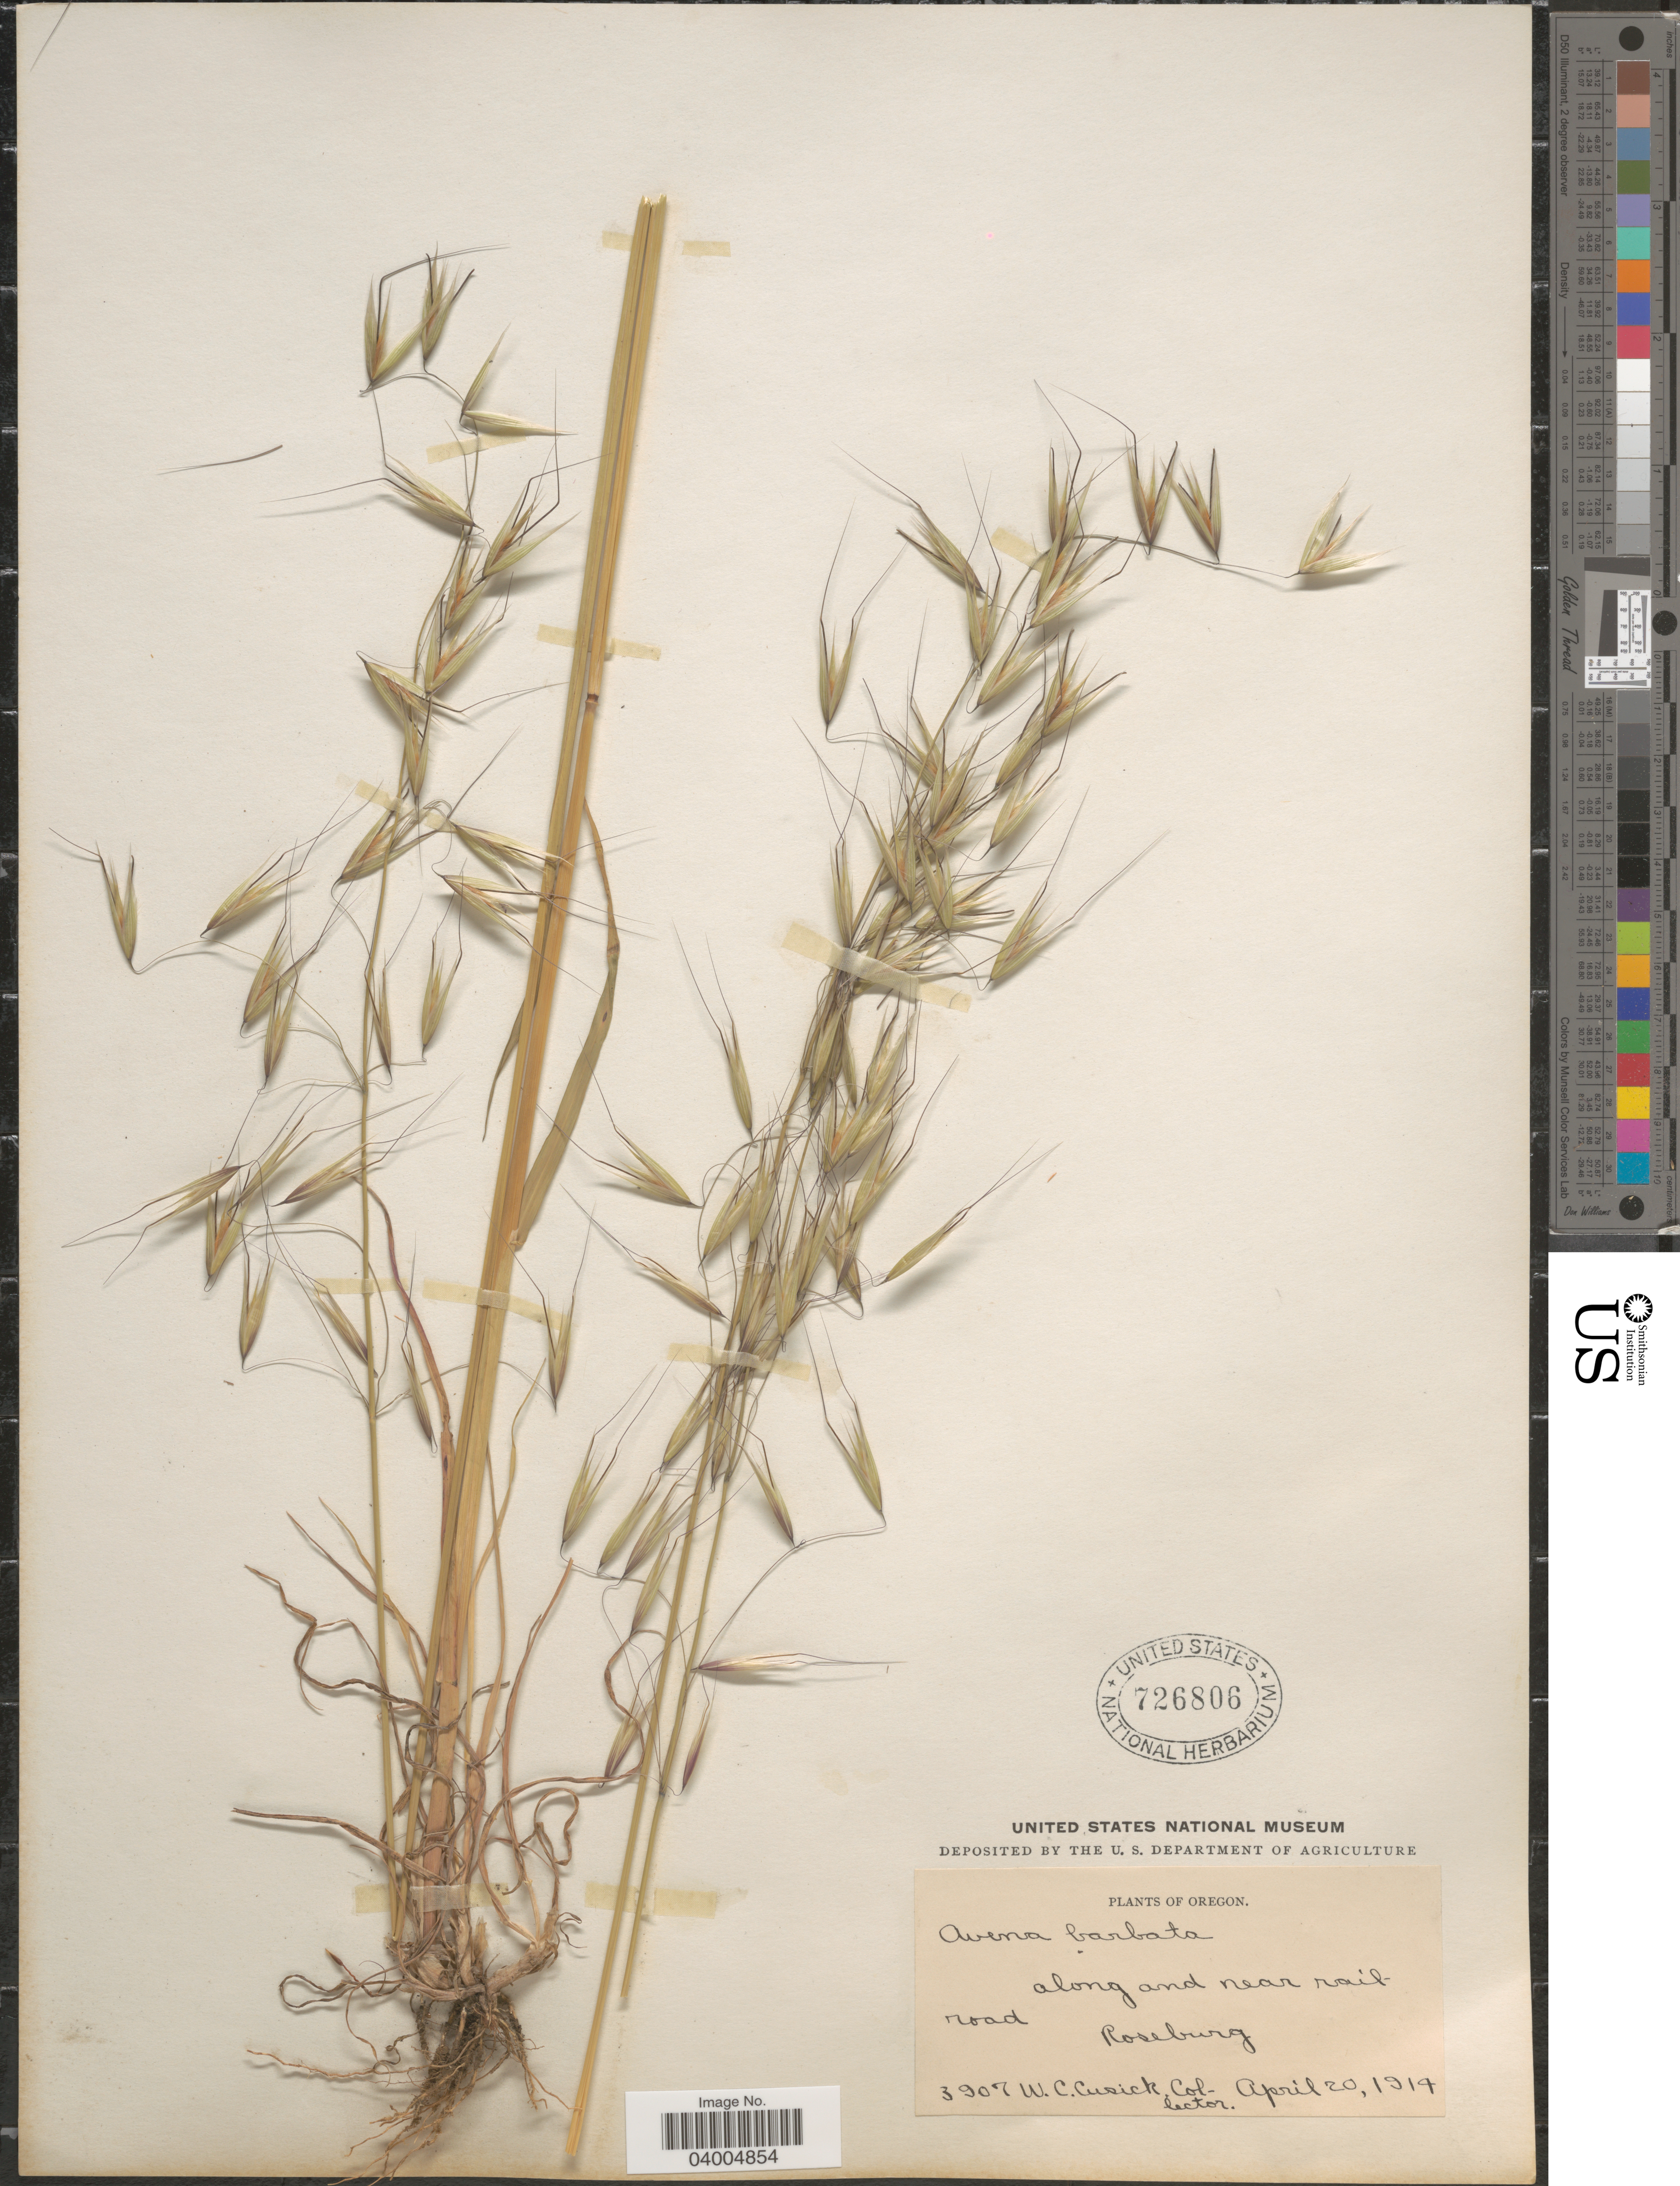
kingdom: Plantae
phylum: Tracheophyta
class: Liliopsida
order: Poales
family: Poaceae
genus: Avena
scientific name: Avena barbata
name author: Pott ex Link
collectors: W. C. Cusick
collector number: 3907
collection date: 1914-04-20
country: United States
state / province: Oregon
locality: Roseburg.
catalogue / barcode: US 726806